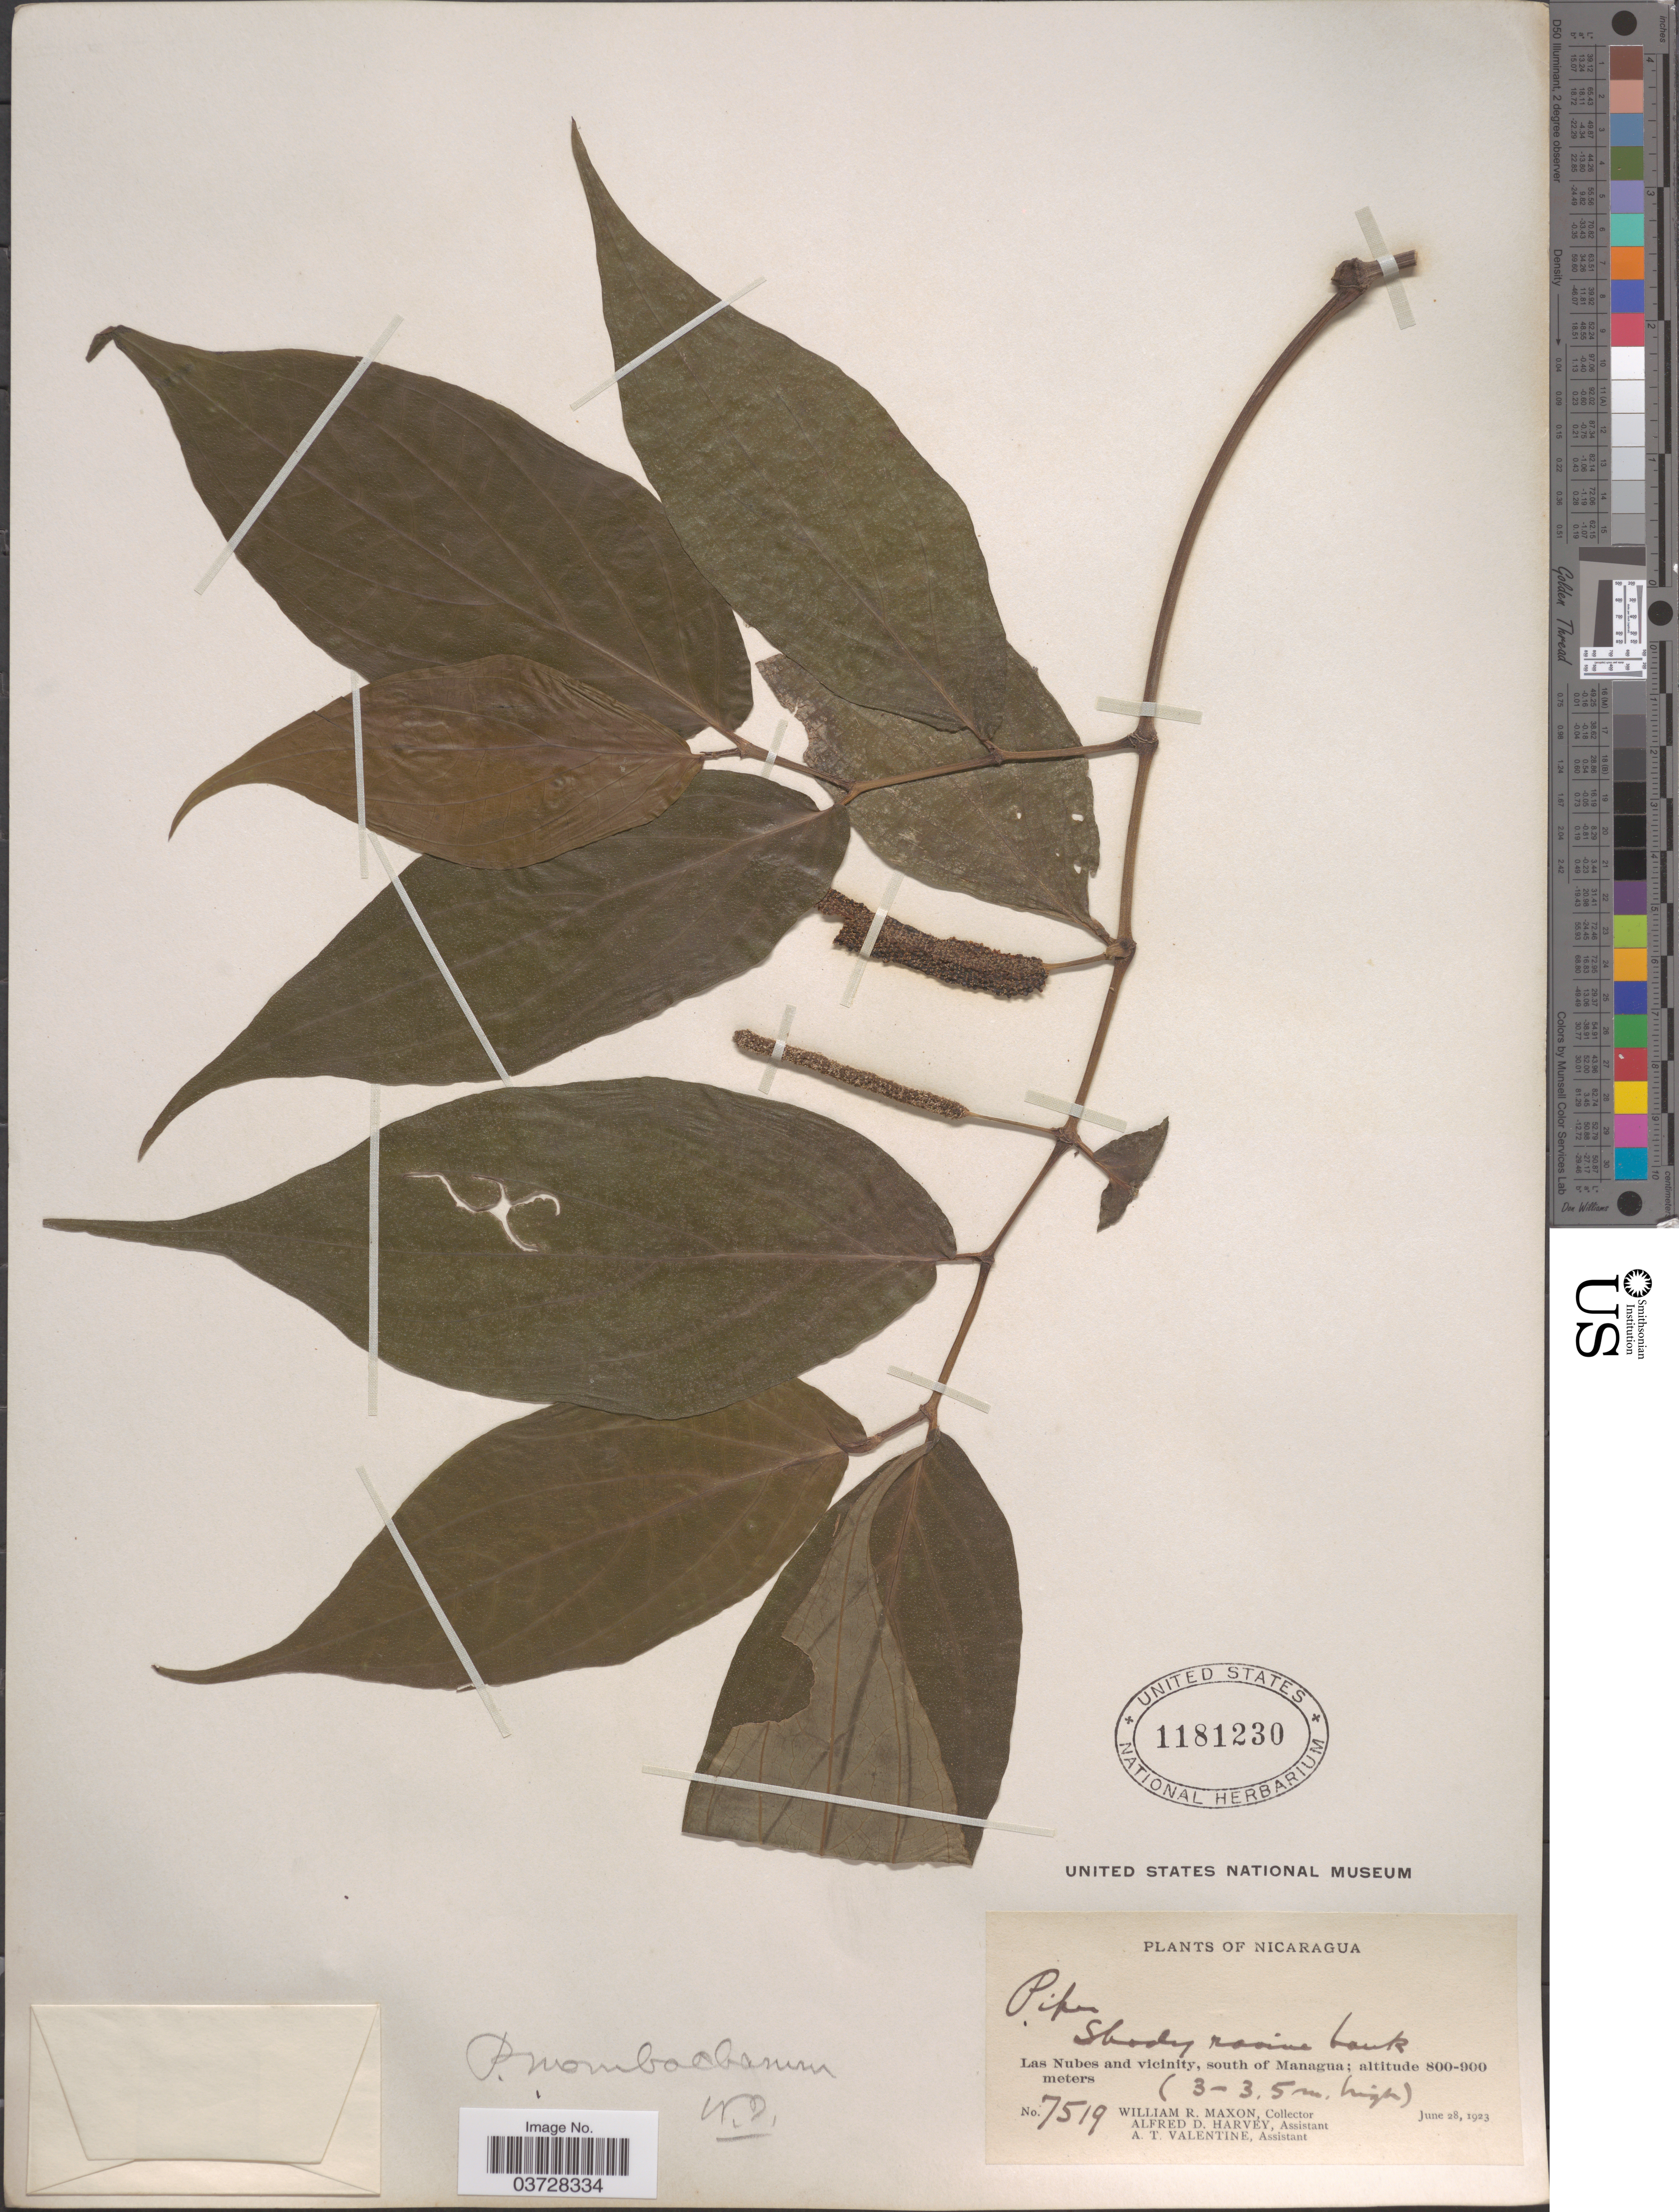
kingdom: Plantae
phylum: Tracheophyta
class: Magnoliopsida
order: Piperales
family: Piperaceae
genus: Piper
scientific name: Piper mombachanum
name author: C. DC.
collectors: W. R. Maxon, A. D. Harvey & A. Valentine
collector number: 7519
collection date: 1923-06-28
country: Nicaragua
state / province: Managua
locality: Las Nubes and vicinity, south of Managua.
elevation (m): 800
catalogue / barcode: US 1181230